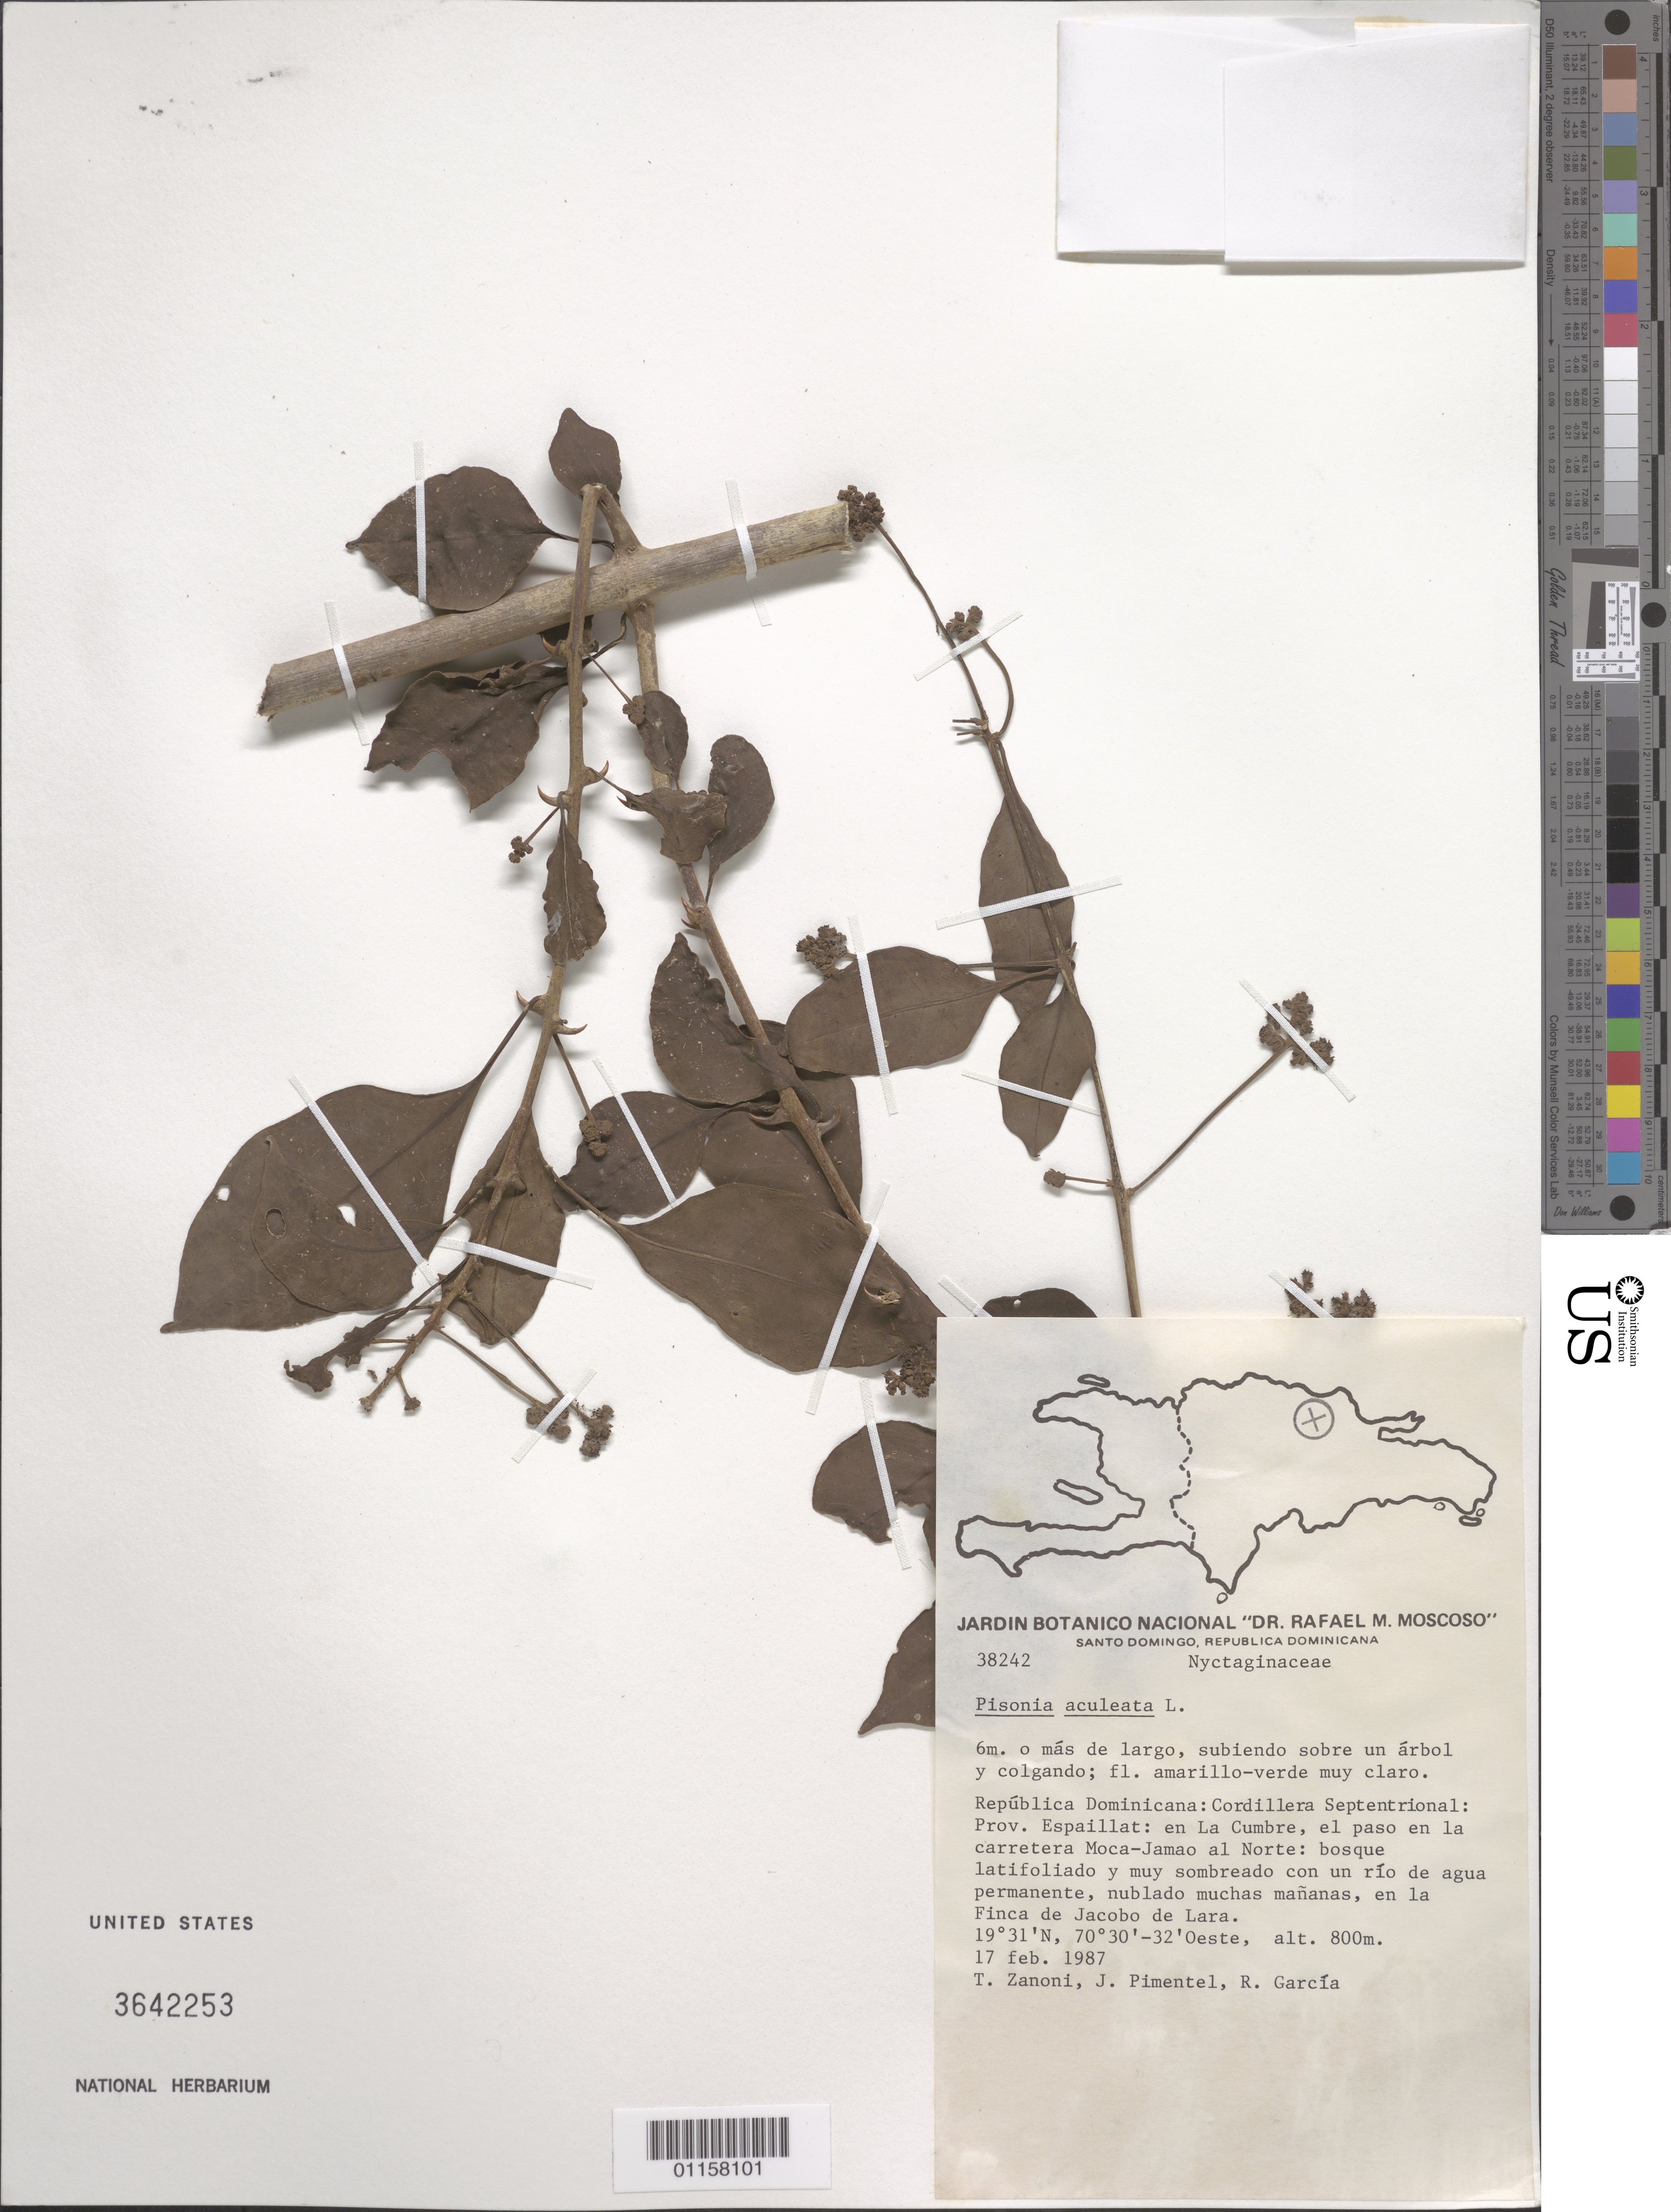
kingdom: Plantae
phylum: Tracheophyta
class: Magnoliopsida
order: Caryophyllales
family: Nyctaginaceae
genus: Pisonia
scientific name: Pisonia aculeata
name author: L.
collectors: T. A. Zanoni, J. Pimentel & R. García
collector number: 38242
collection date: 1987-02-17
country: Dominican Republic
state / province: Espaillat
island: Hispaniola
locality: Cordillera Septentrional; en La Combre, el paso en la carretera Moca-Jamao al Norte; en el Finca de Jacobo de Lara.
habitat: Bosque latifoliado y muy sombreado con un río de agua permanente, nublado muchas mañanas.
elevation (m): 800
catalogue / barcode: US 3642253